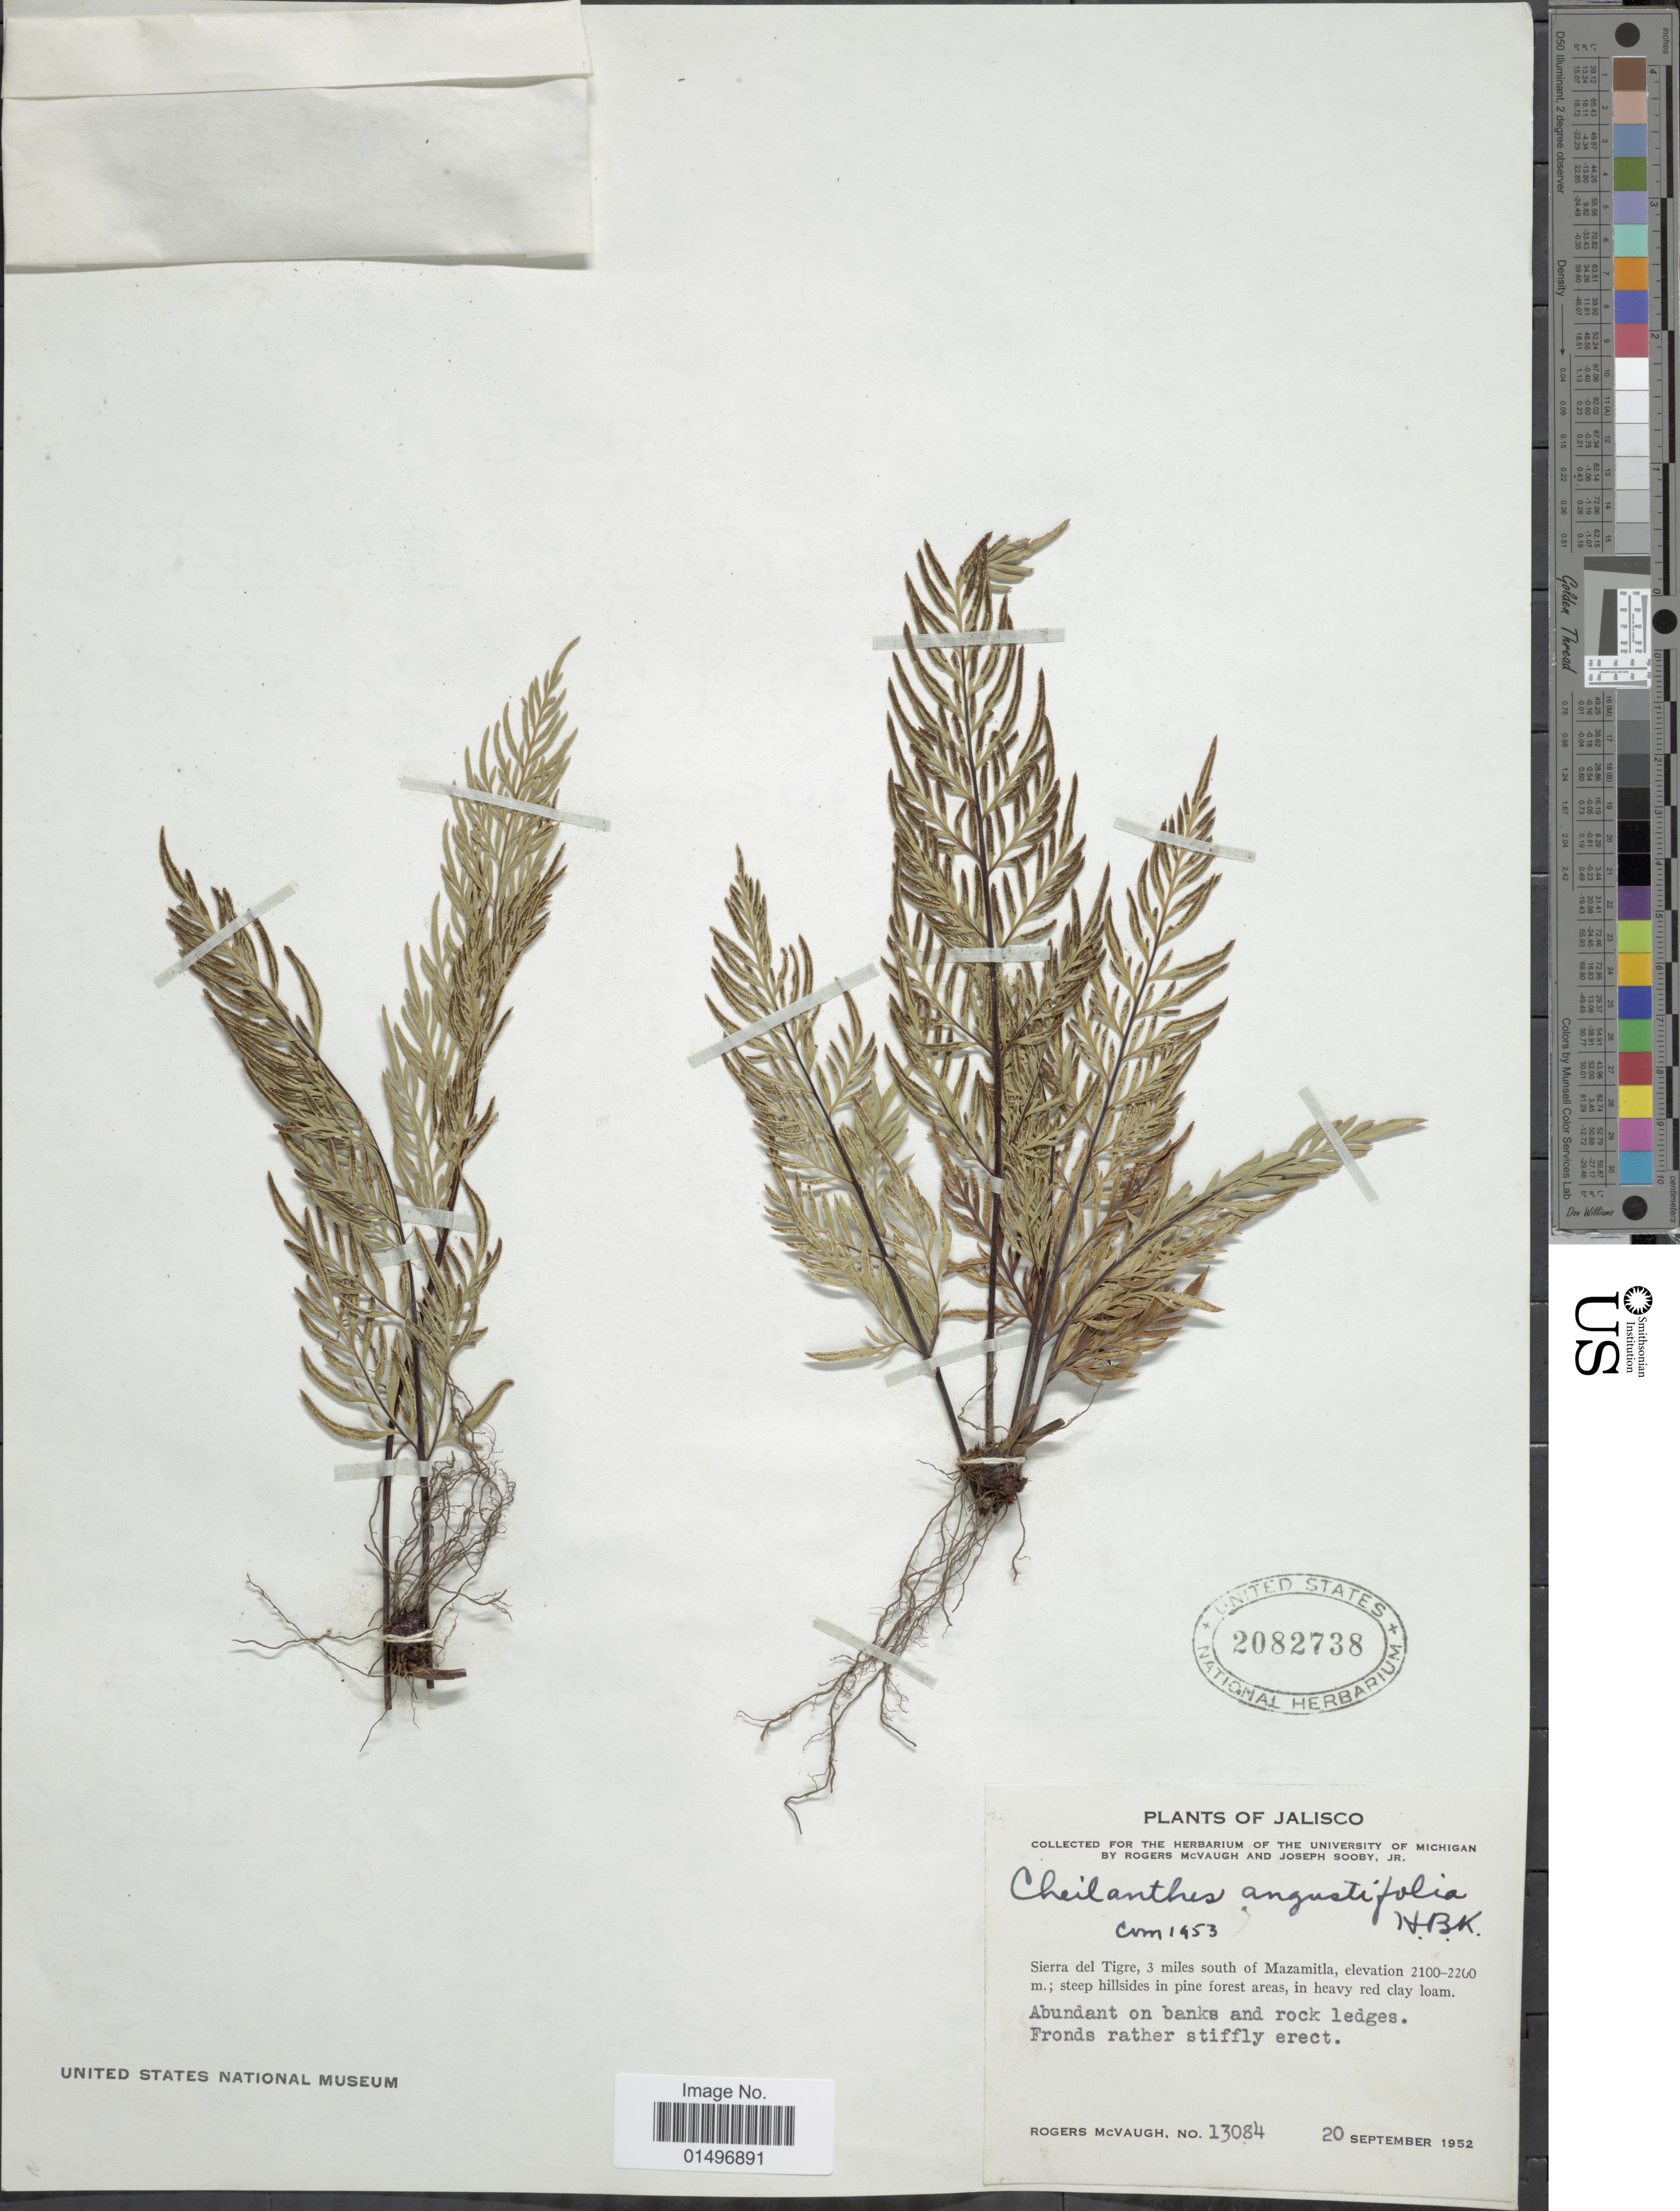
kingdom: Plantae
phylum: Tracheophyta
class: Polypodiopsida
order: Polypodiales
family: Pteridaceae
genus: Gaga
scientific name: Gaga angustifolia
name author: (Kunth) Fay W. Li & Windham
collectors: R. McVaugh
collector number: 13084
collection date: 1952-09-20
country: Mexico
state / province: Jalisco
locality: Jalisco, Sierra del Tigre, 3 miles south of Mazamitla.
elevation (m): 2100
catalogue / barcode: US 2082738